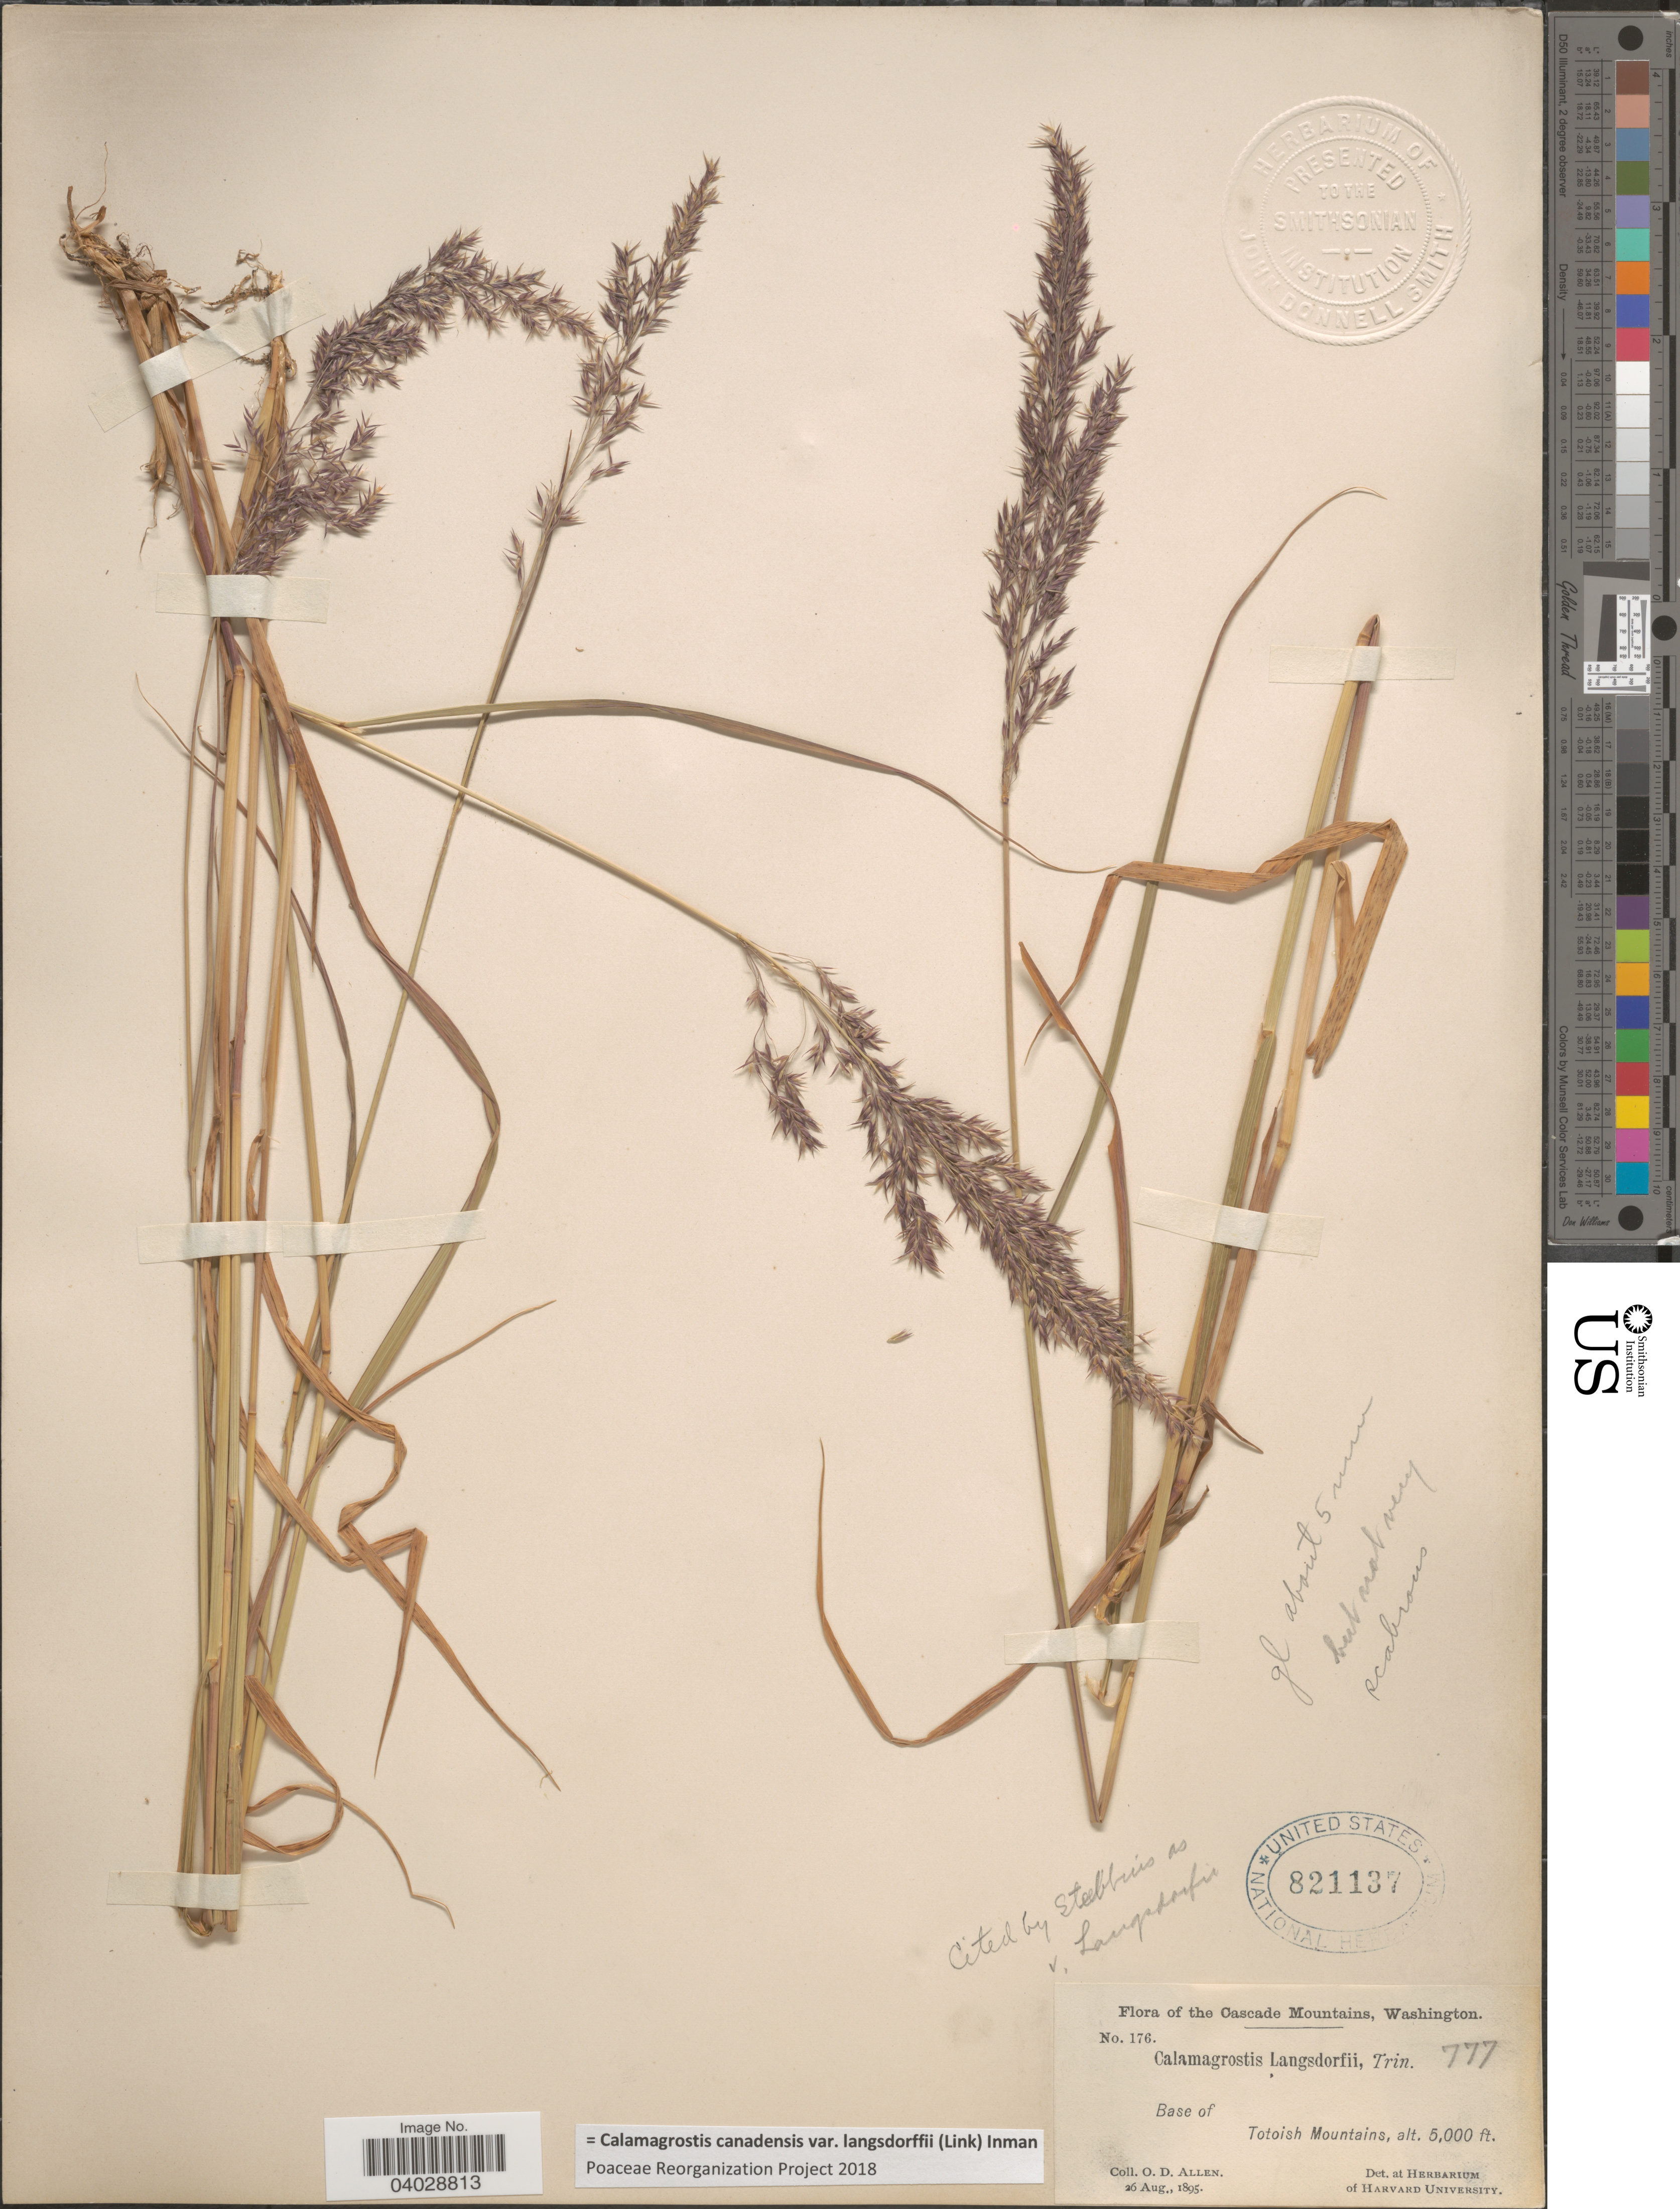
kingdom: Plantae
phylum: Tracheophyta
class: Liliopsida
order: Poales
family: Poaceae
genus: Calamagrostis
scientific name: Calamagrostis canadensis var. langsdorffii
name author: (Link) Inman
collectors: O. D. Allen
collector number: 176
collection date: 1895-08-26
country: United States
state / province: Washington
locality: Cascade Mountains. Base of Totoish Mountains.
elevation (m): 1524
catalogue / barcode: US 821137